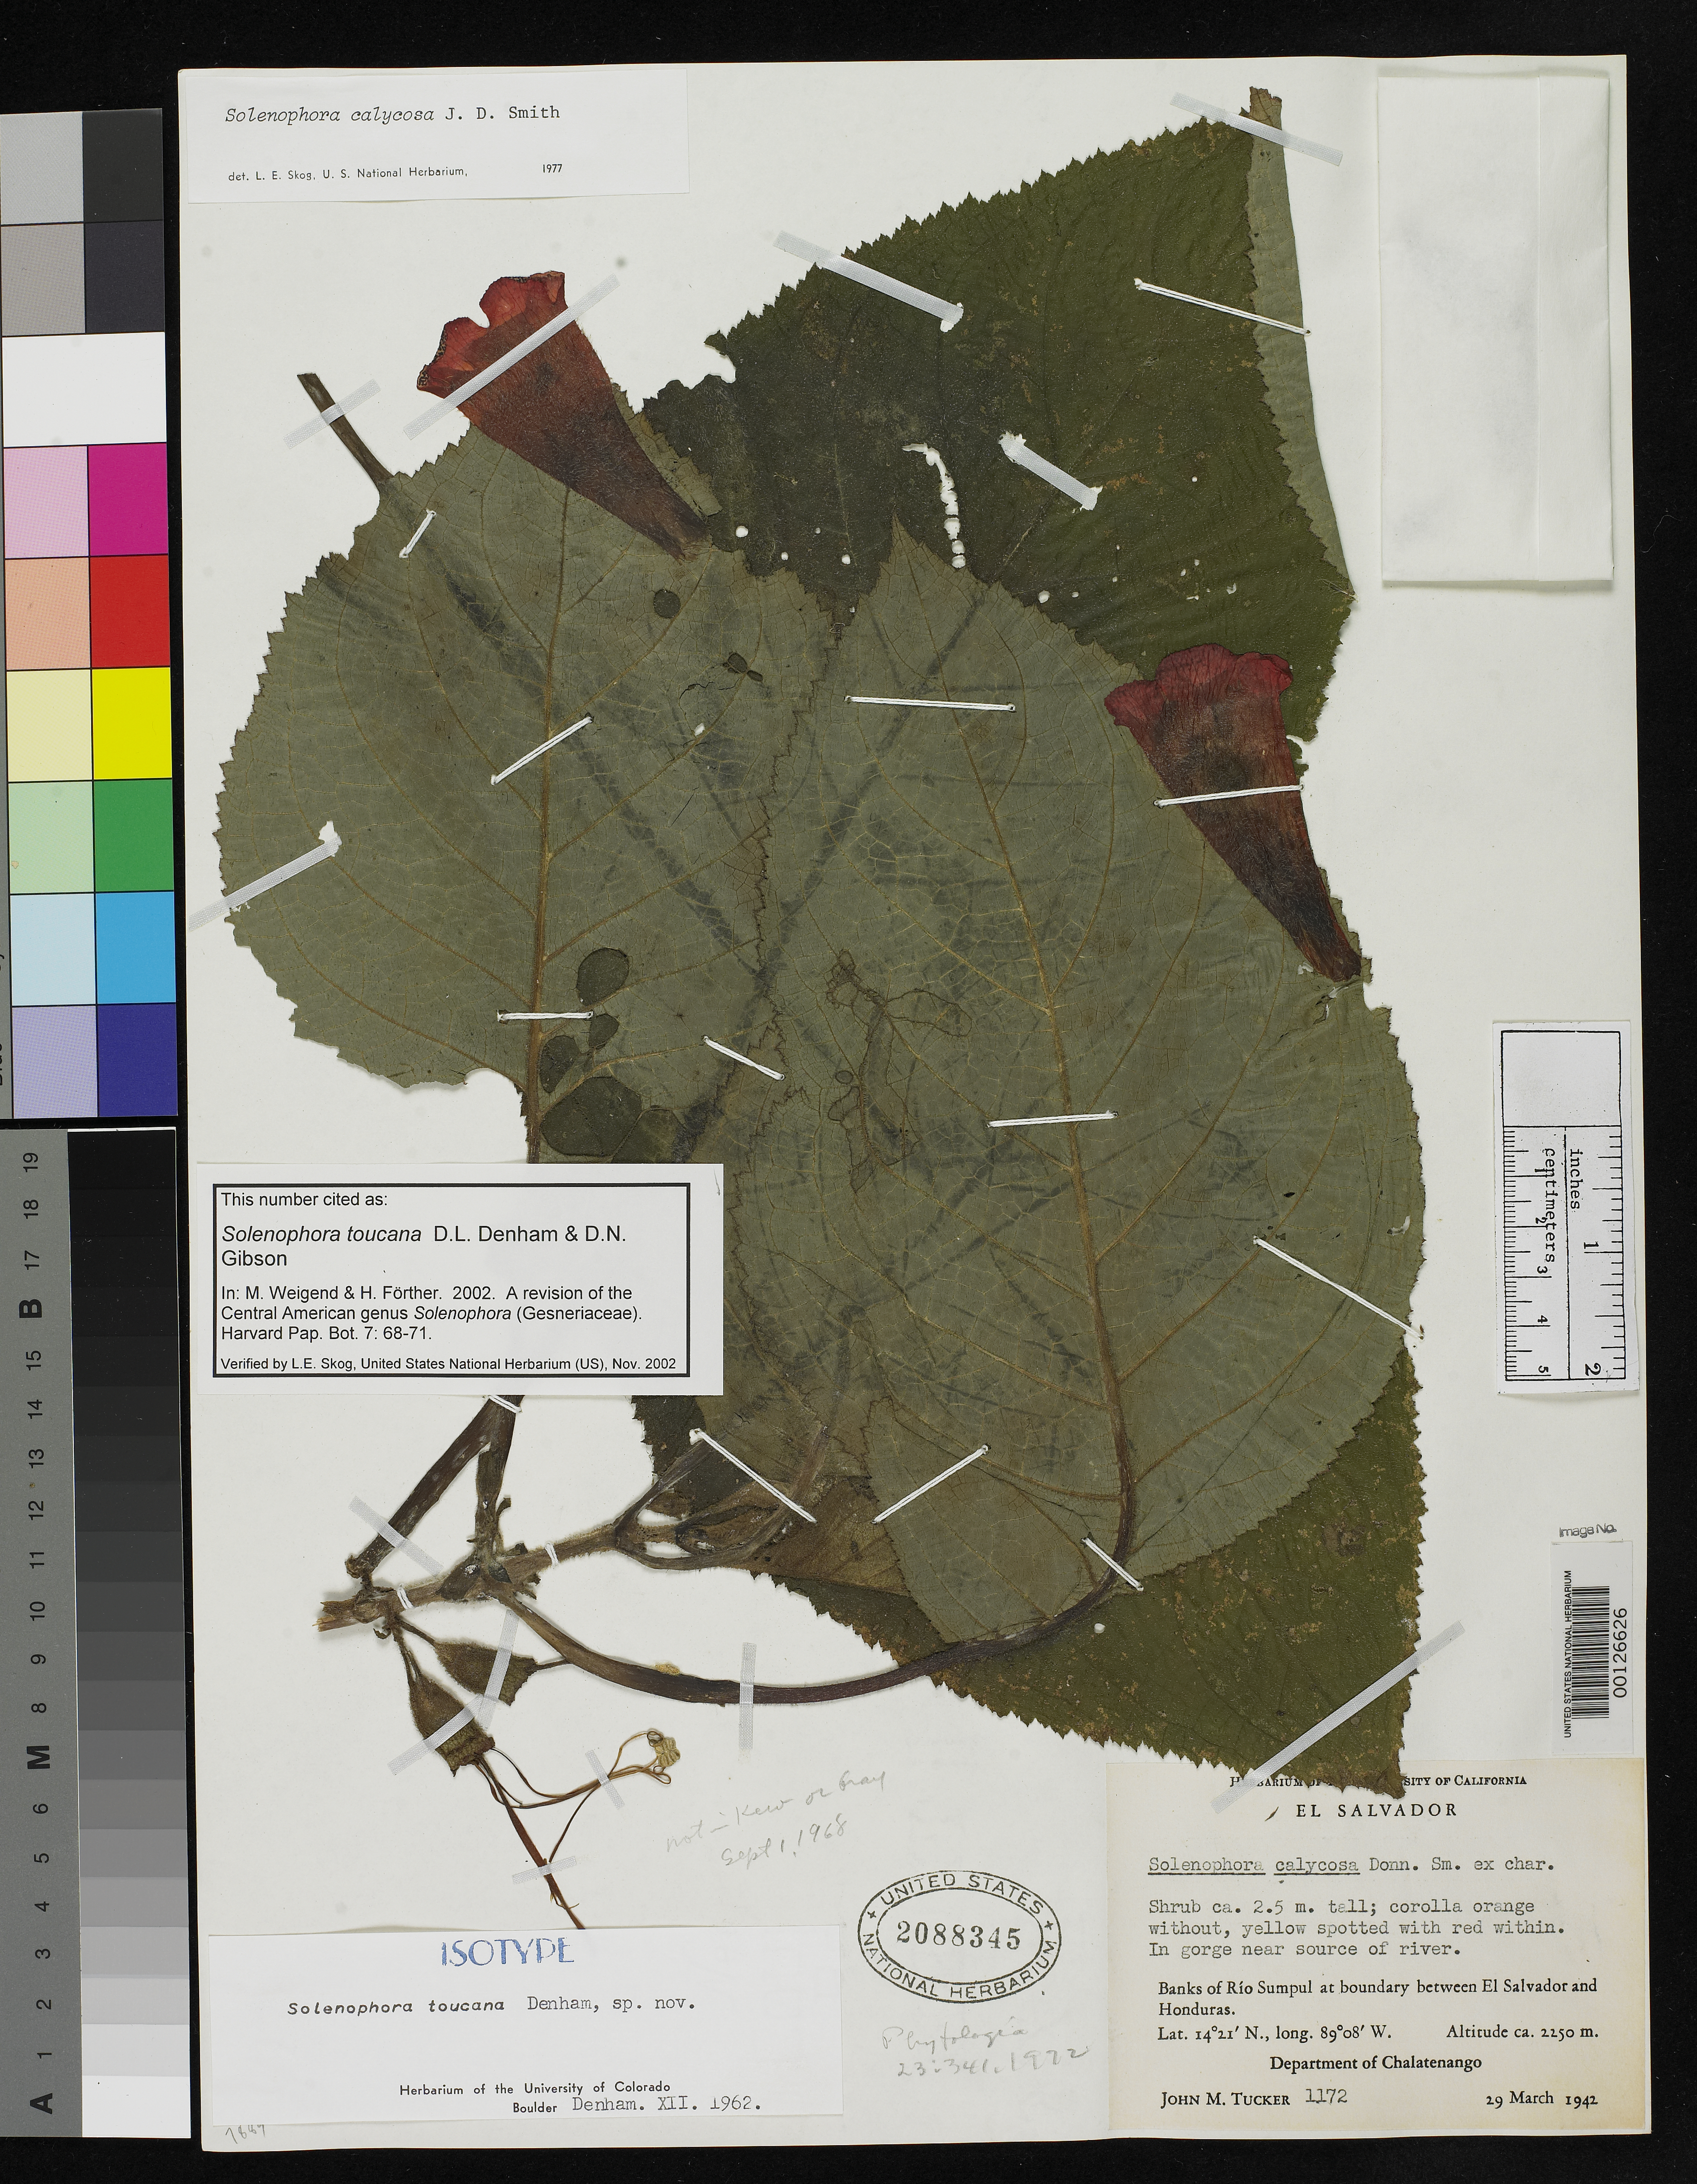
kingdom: Plantae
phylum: Tracheophyta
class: Magnoliopsida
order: Lamiales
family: Gesneriaceae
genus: Solenophora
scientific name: Solenophora toucana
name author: D.L. Denham & D.N. Gibson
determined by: Skog, Laurence E.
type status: Isotype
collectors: J. M. Tucker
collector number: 1172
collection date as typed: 29 Mar 1942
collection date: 1942-03-29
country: El Salvador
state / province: Chalatenango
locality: Banks of Río Sumpul at boundary between El Salvador and Honduras.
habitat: In gorge near source of river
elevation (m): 2250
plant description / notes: Cited 2002...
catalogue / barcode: US 2088345